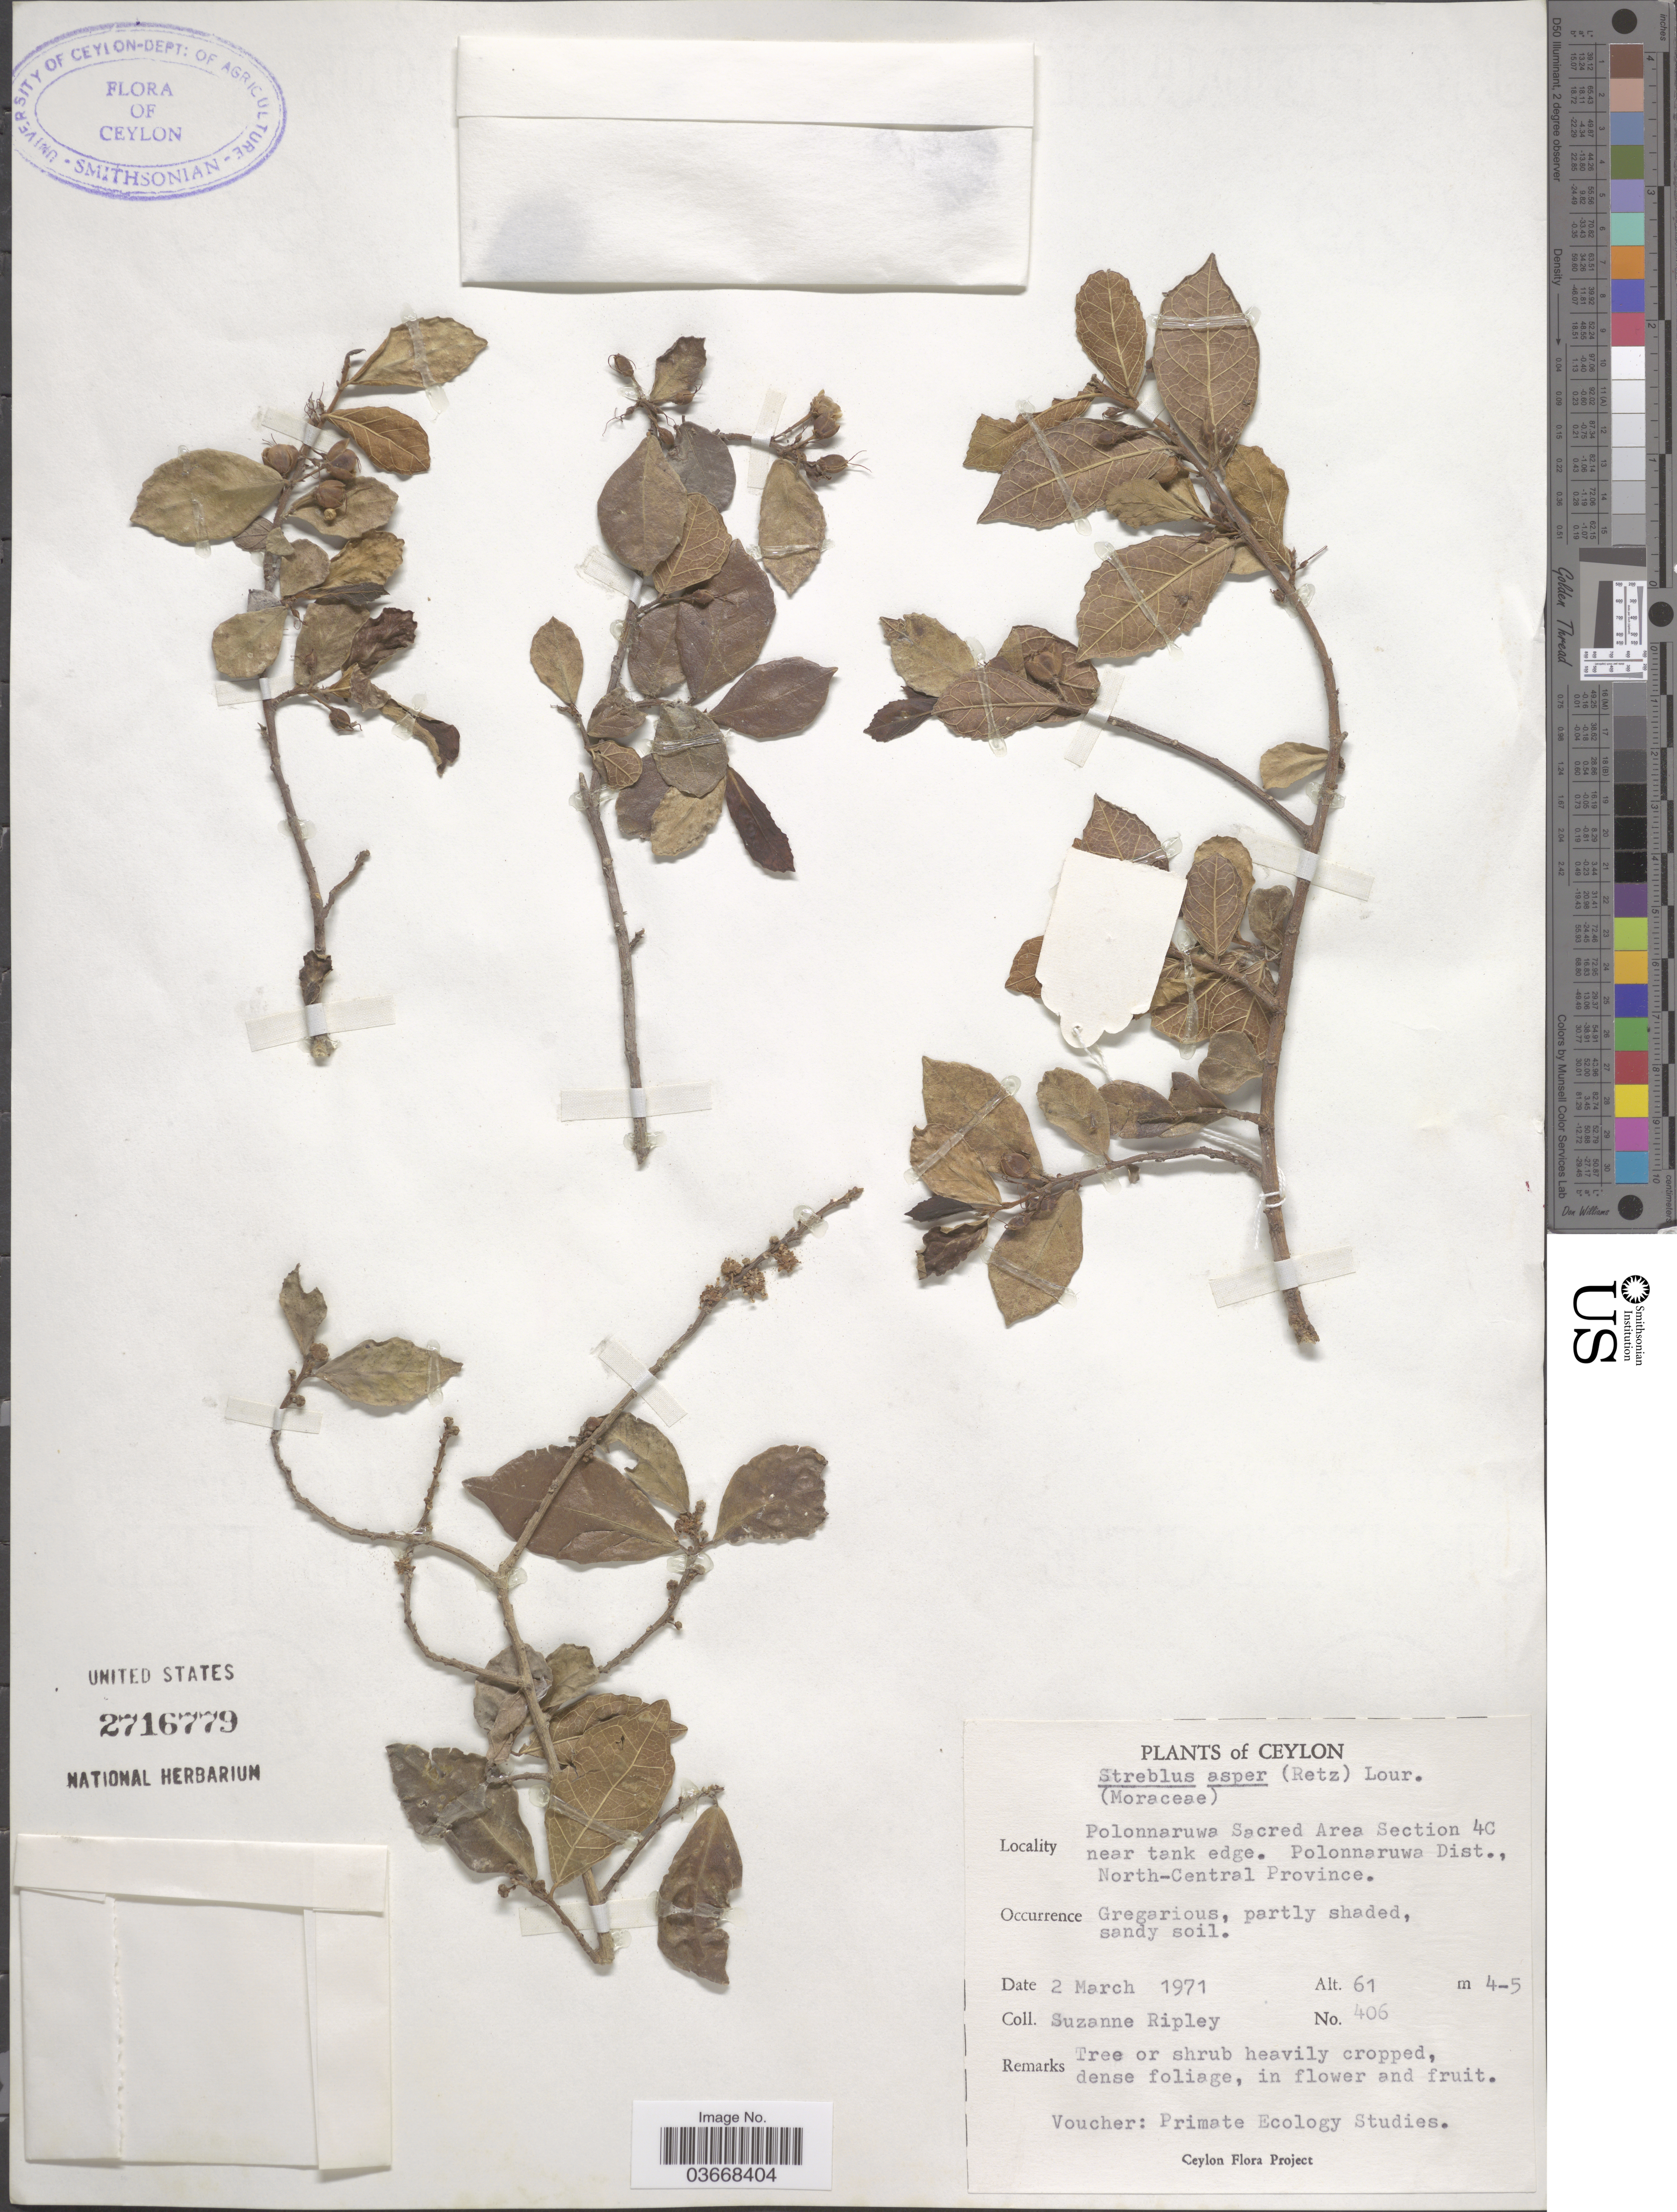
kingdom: Plantae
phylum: Tracheophyta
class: Magnoliopsida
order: Rosales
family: Moraceae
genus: Streblus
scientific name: Streblus asper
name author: Lour.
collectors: S. Ripley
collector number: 406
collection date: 1971-03-02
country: Sri Lanka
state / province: North Central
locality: Ceylon. Polonnaruwa Sacred Area Section 4C near tank edge. Polonnaruwa Dist., North-Central Province.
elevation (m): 61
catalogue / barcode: US 2716779